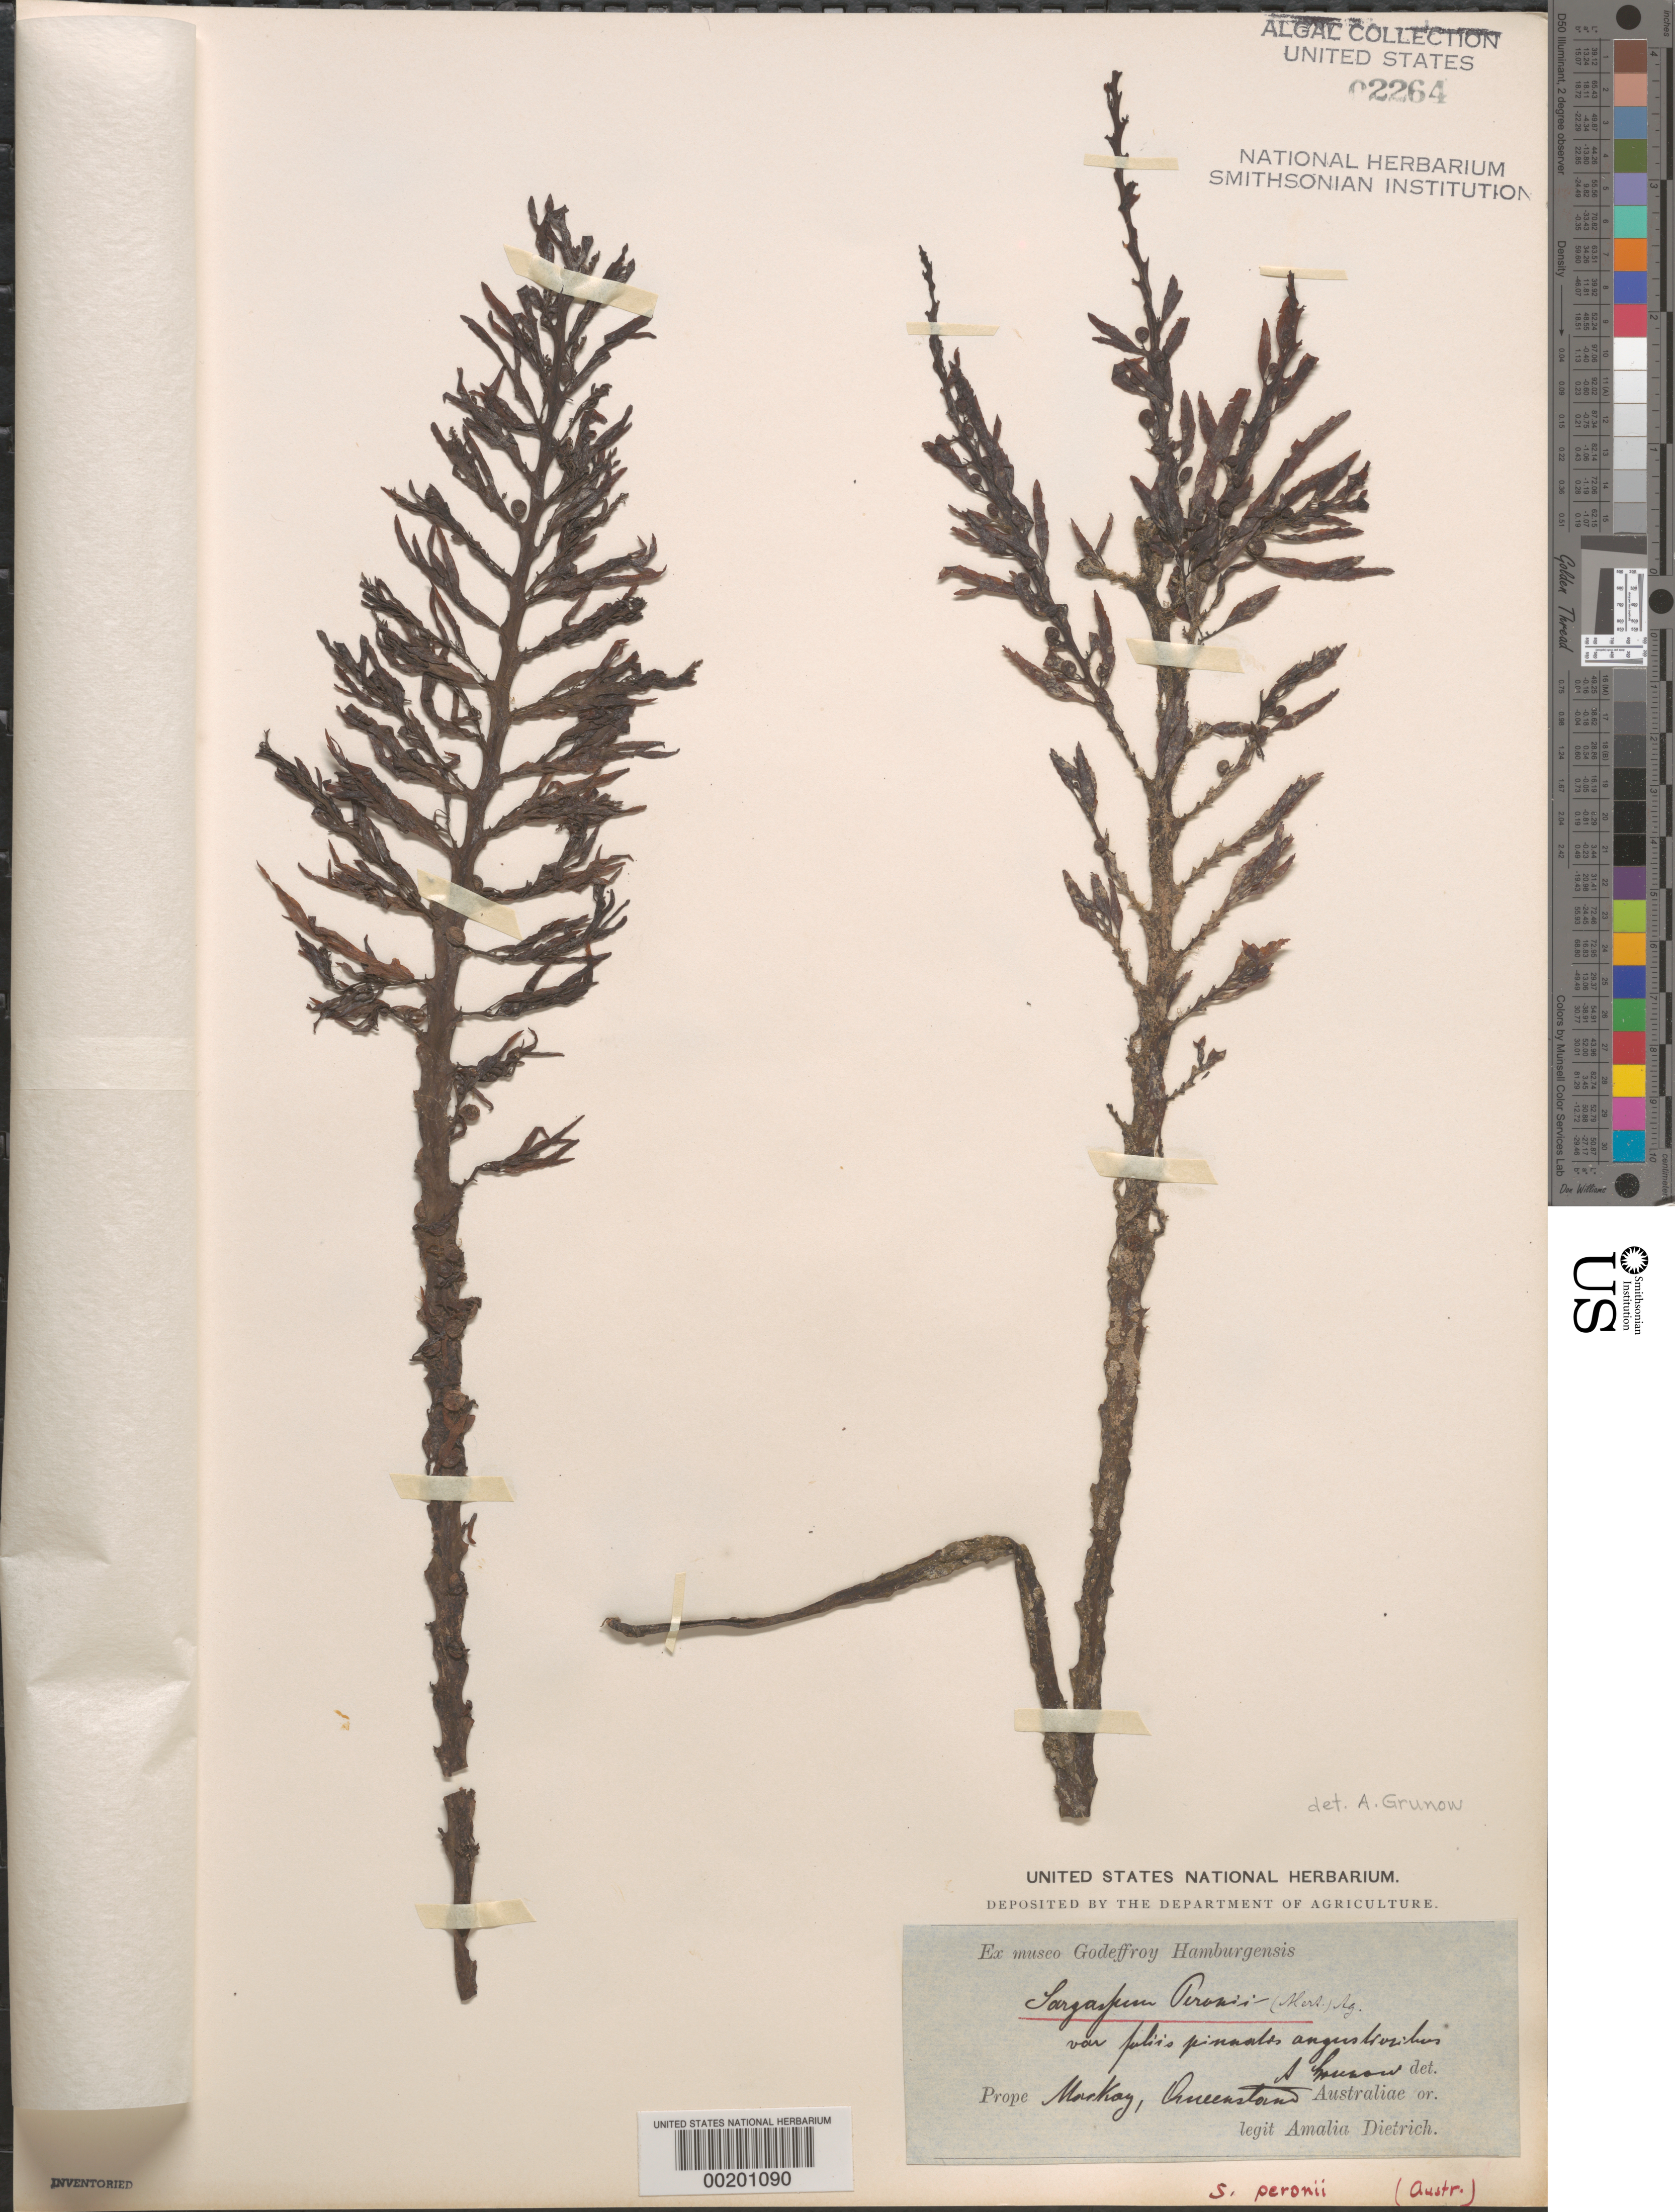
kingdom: Chromista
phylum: Ochrophyta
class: Phaeophyceae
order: Fucales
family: Sargassaceae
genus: Sargassopsis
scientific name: Sargassopsis decurrens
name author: (R.Brown ex D. Turner) Trevis.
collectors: A. Dietrich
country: Australia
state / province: Queensland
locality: Near Mackay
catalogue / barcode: US 2264